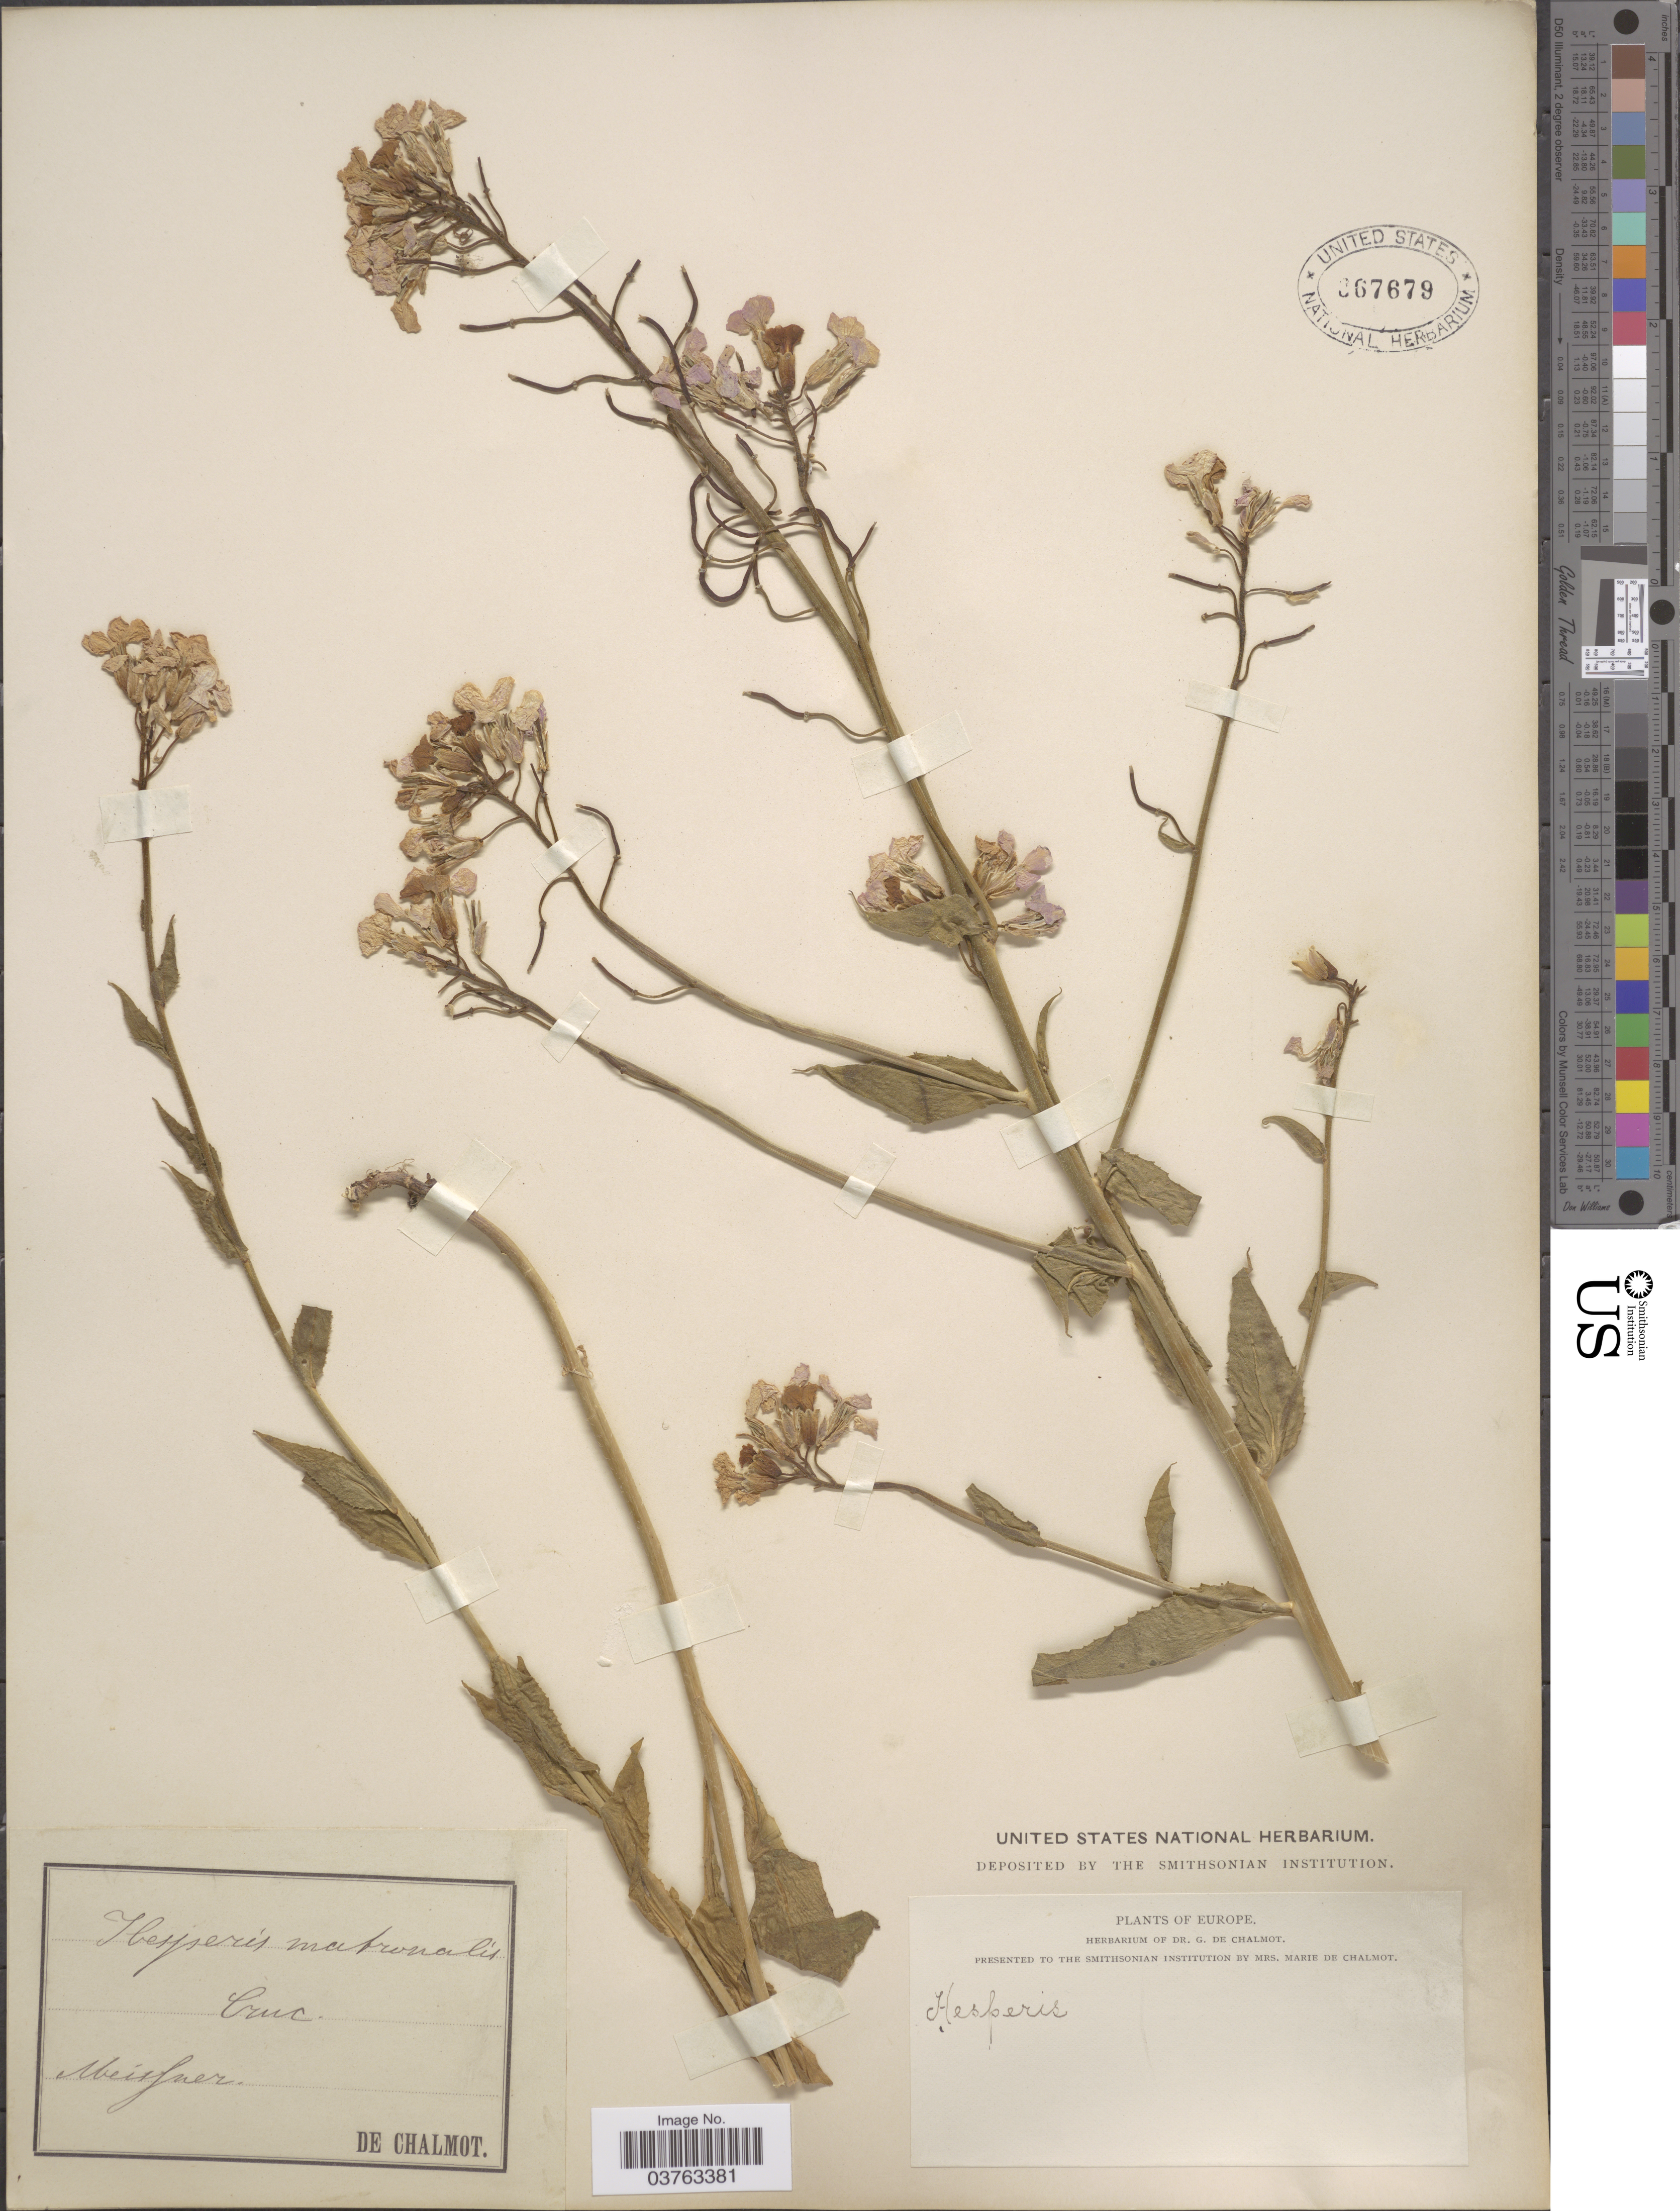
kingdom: Plantae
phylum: Tracheophyta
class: Magnoliopsida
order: Brassicales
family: Brassicaceae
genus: Hesperis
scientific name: Hesperis matronalis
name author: L.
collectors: G. de Chalmot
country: Germany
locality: Meissner. Europe.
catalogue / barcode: US 367679